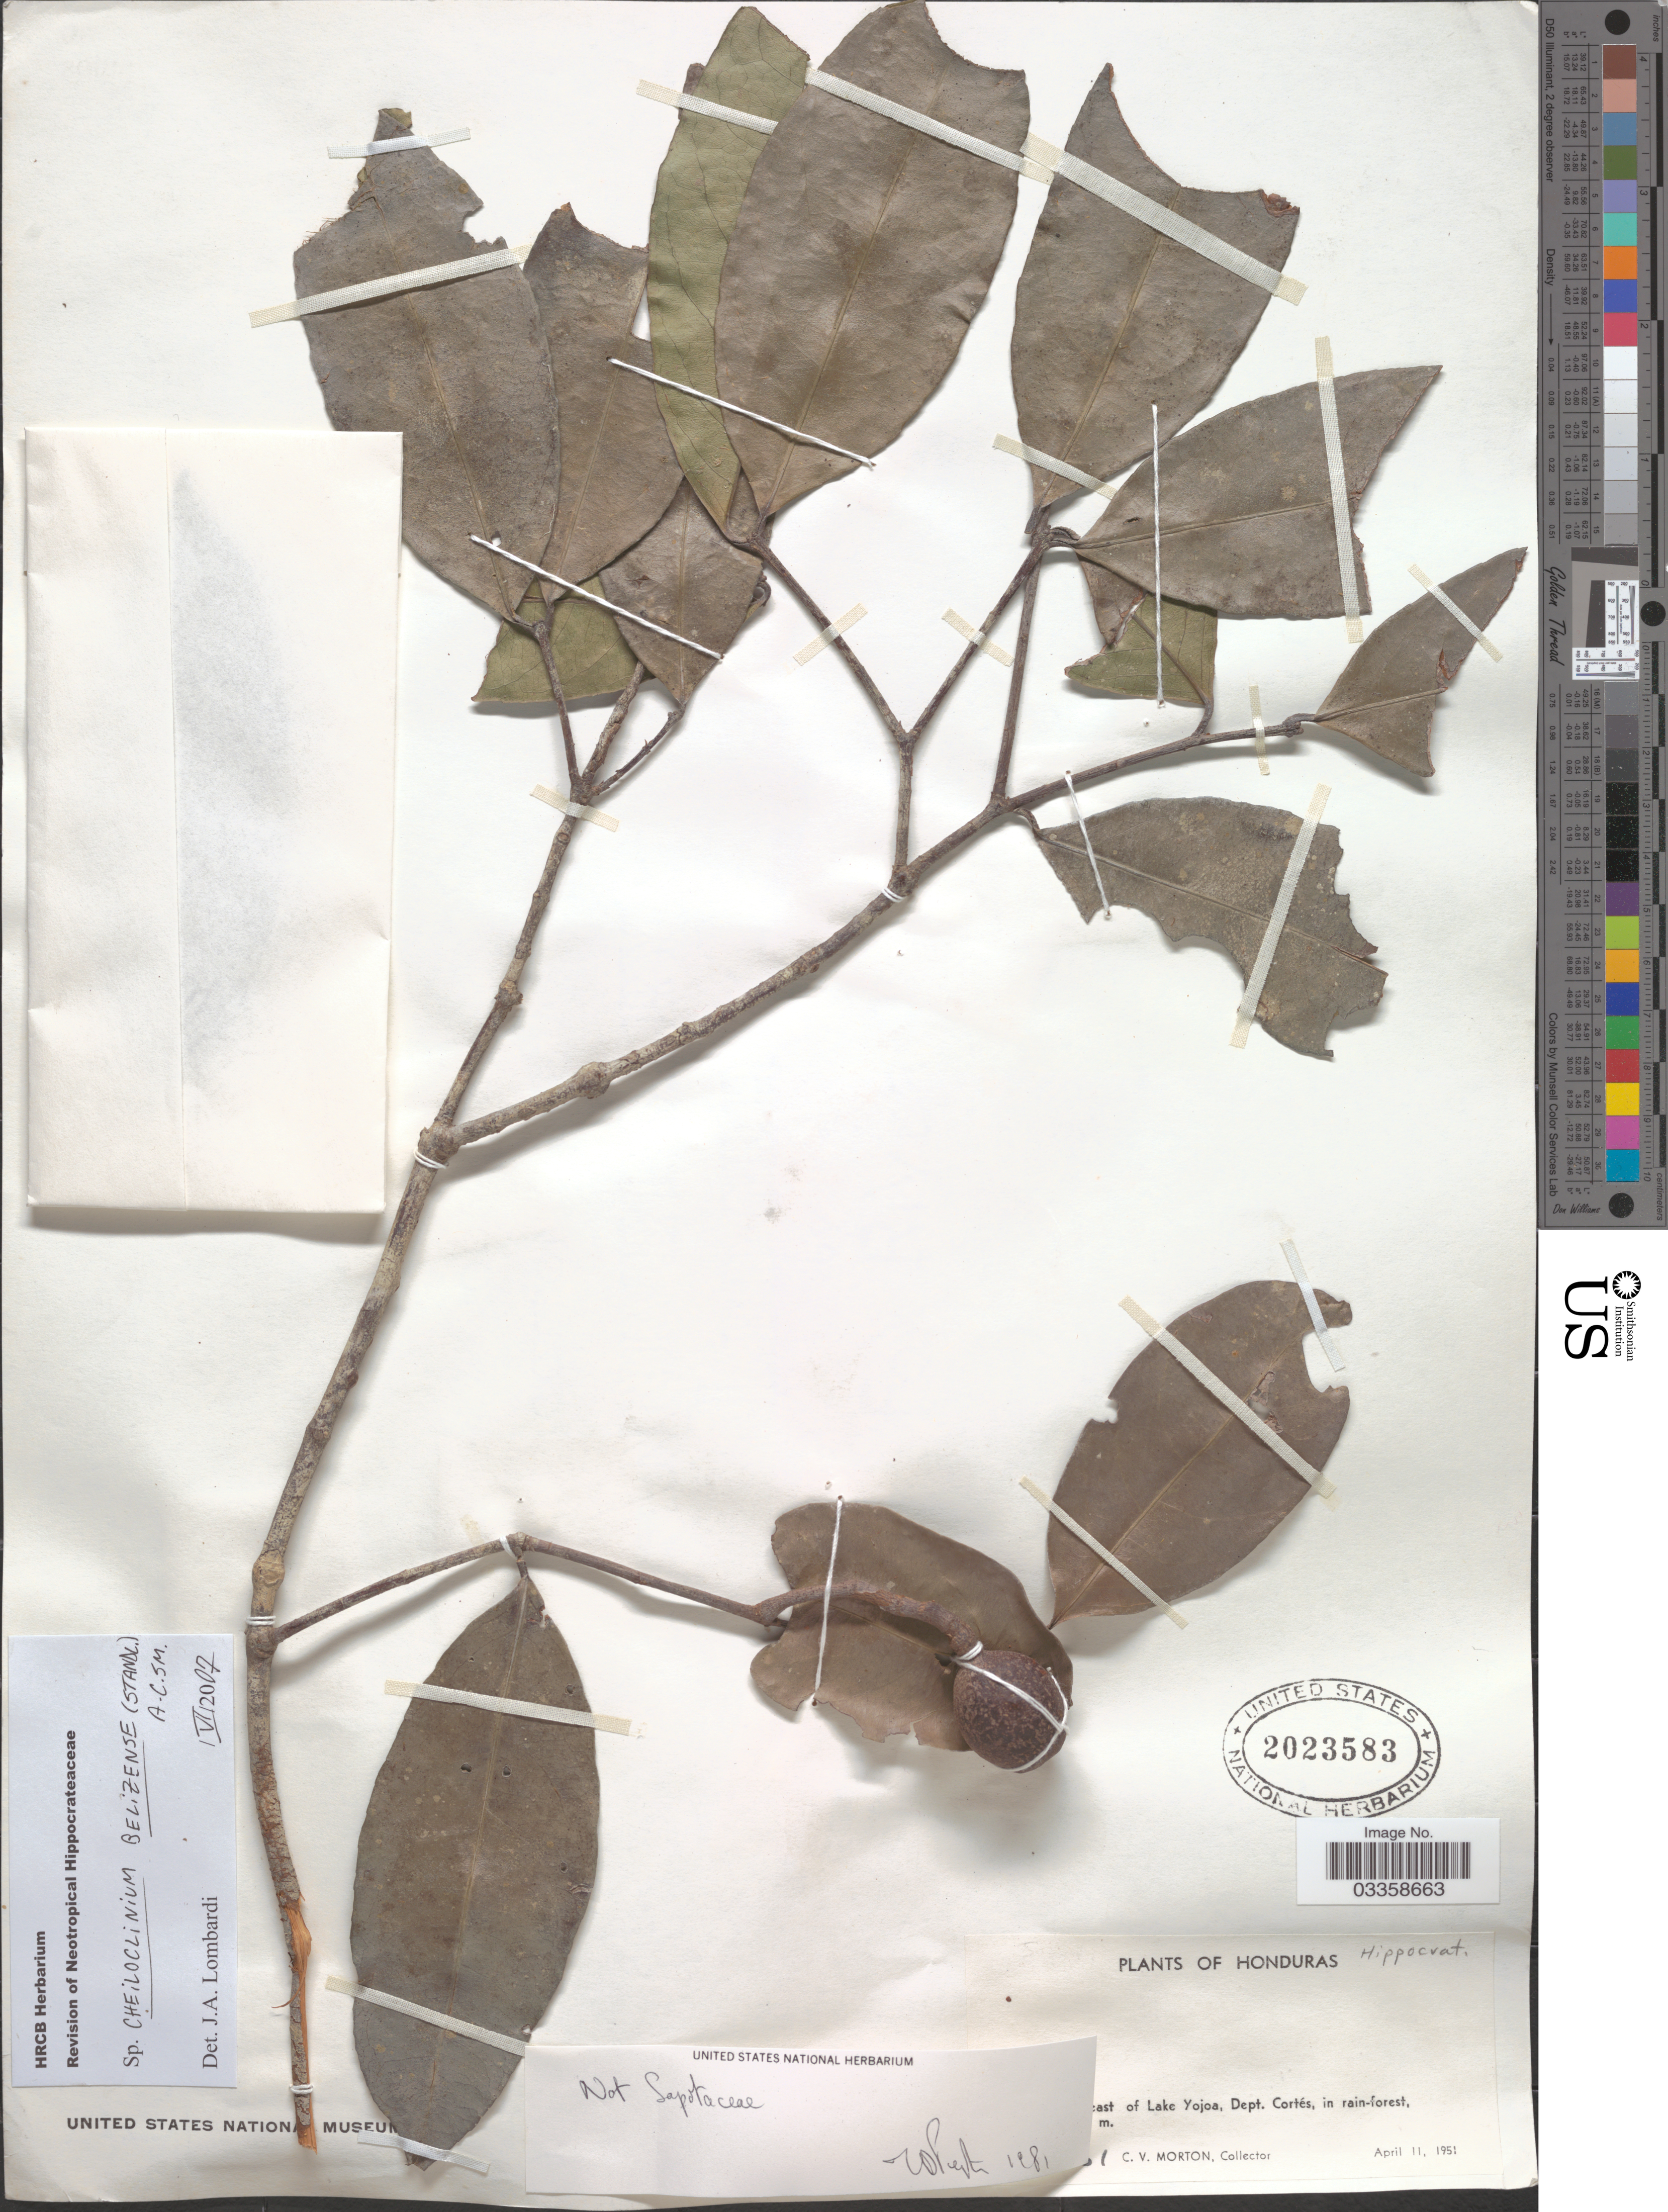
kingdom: Plantae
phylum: Tracheophyta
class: Magnoliopsida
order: Celastrales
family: Celastraceae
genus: Cheiloclinium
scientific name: Cheiloclinium belizense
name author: (Standl.) A.C. Sm.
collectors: C. V. Morton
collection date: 1951-04-11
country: Honduras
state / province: Cortés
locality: [illegible text]ast of Lake Yojoa, Dept. Cortés.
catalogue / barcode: US 2023583